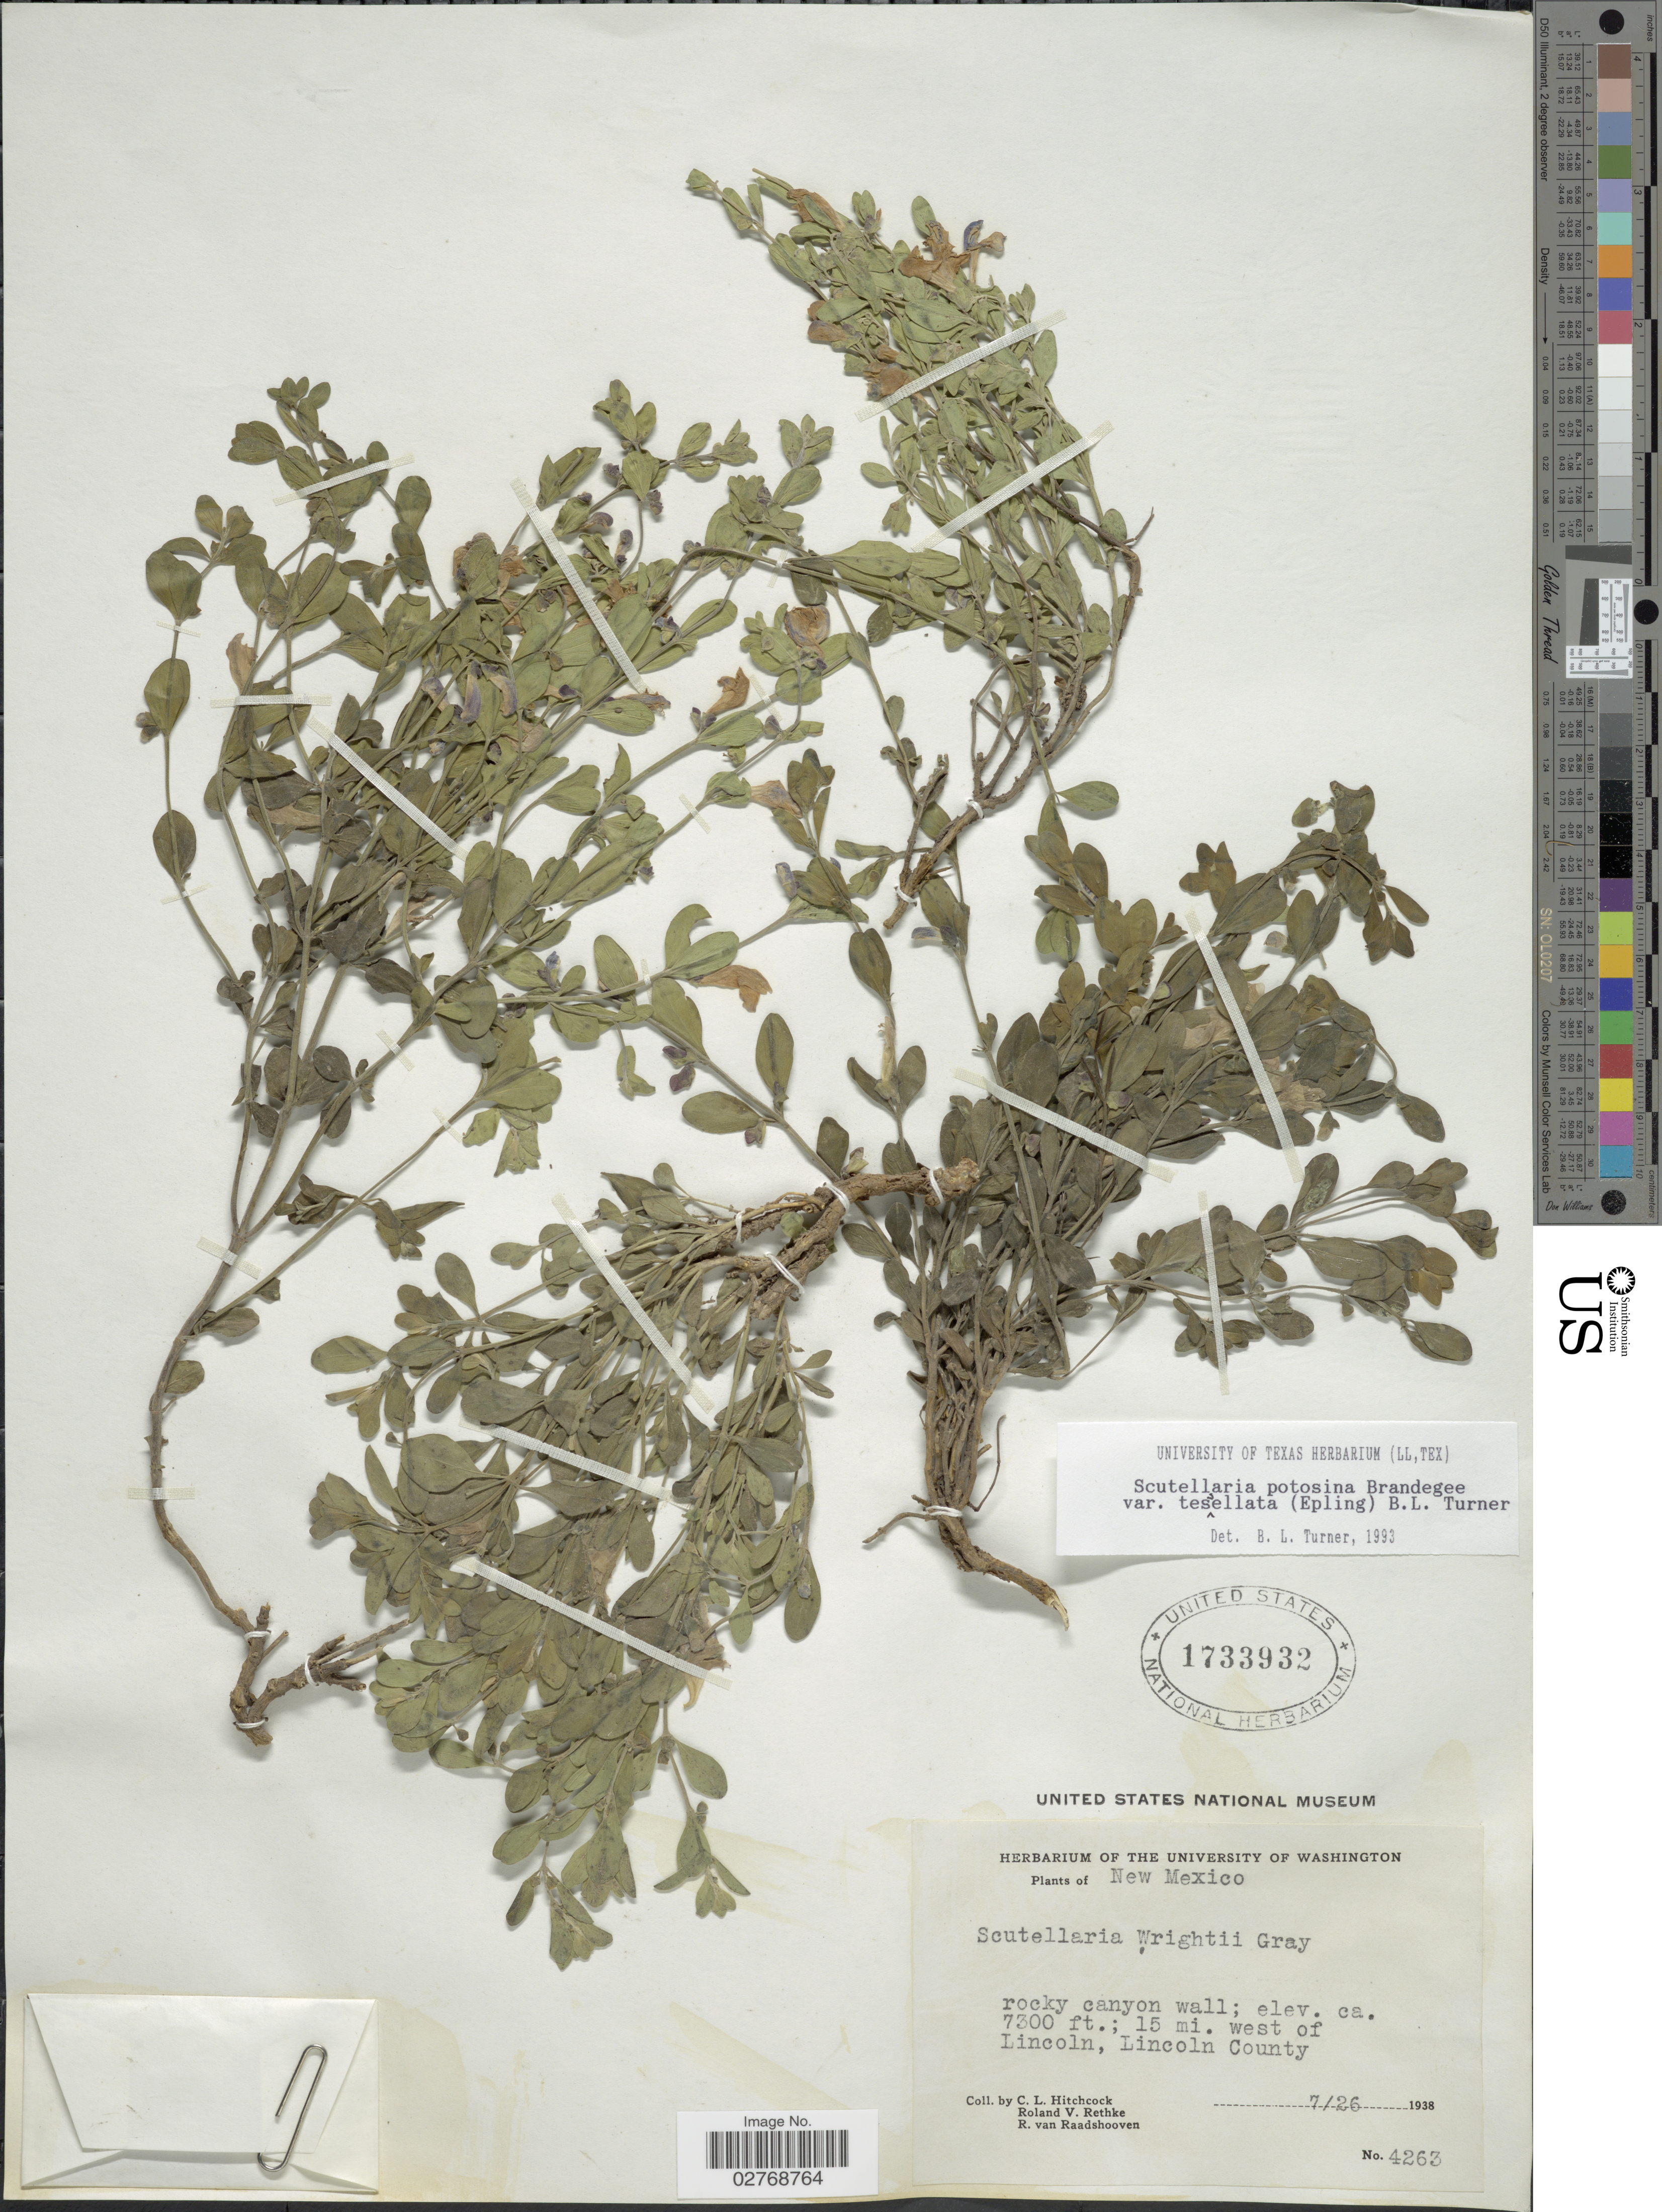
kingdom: Plantae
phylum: Tracheophyta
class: Magnoliopsida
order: Lamiales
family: Lamiaceae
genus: Scutellaria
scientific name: Scutellaria potosina var. tessellata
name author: Brandegee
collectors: C. L. Hitchcock, R. Rethke & R. Raadshooven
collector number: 4263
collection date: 1938-07-26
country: United States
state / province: New Mexico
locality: Rocky canyon wall; 15 mi. west of Lincoln, Lincoln County.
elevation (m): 2225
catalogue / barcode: US 1733932